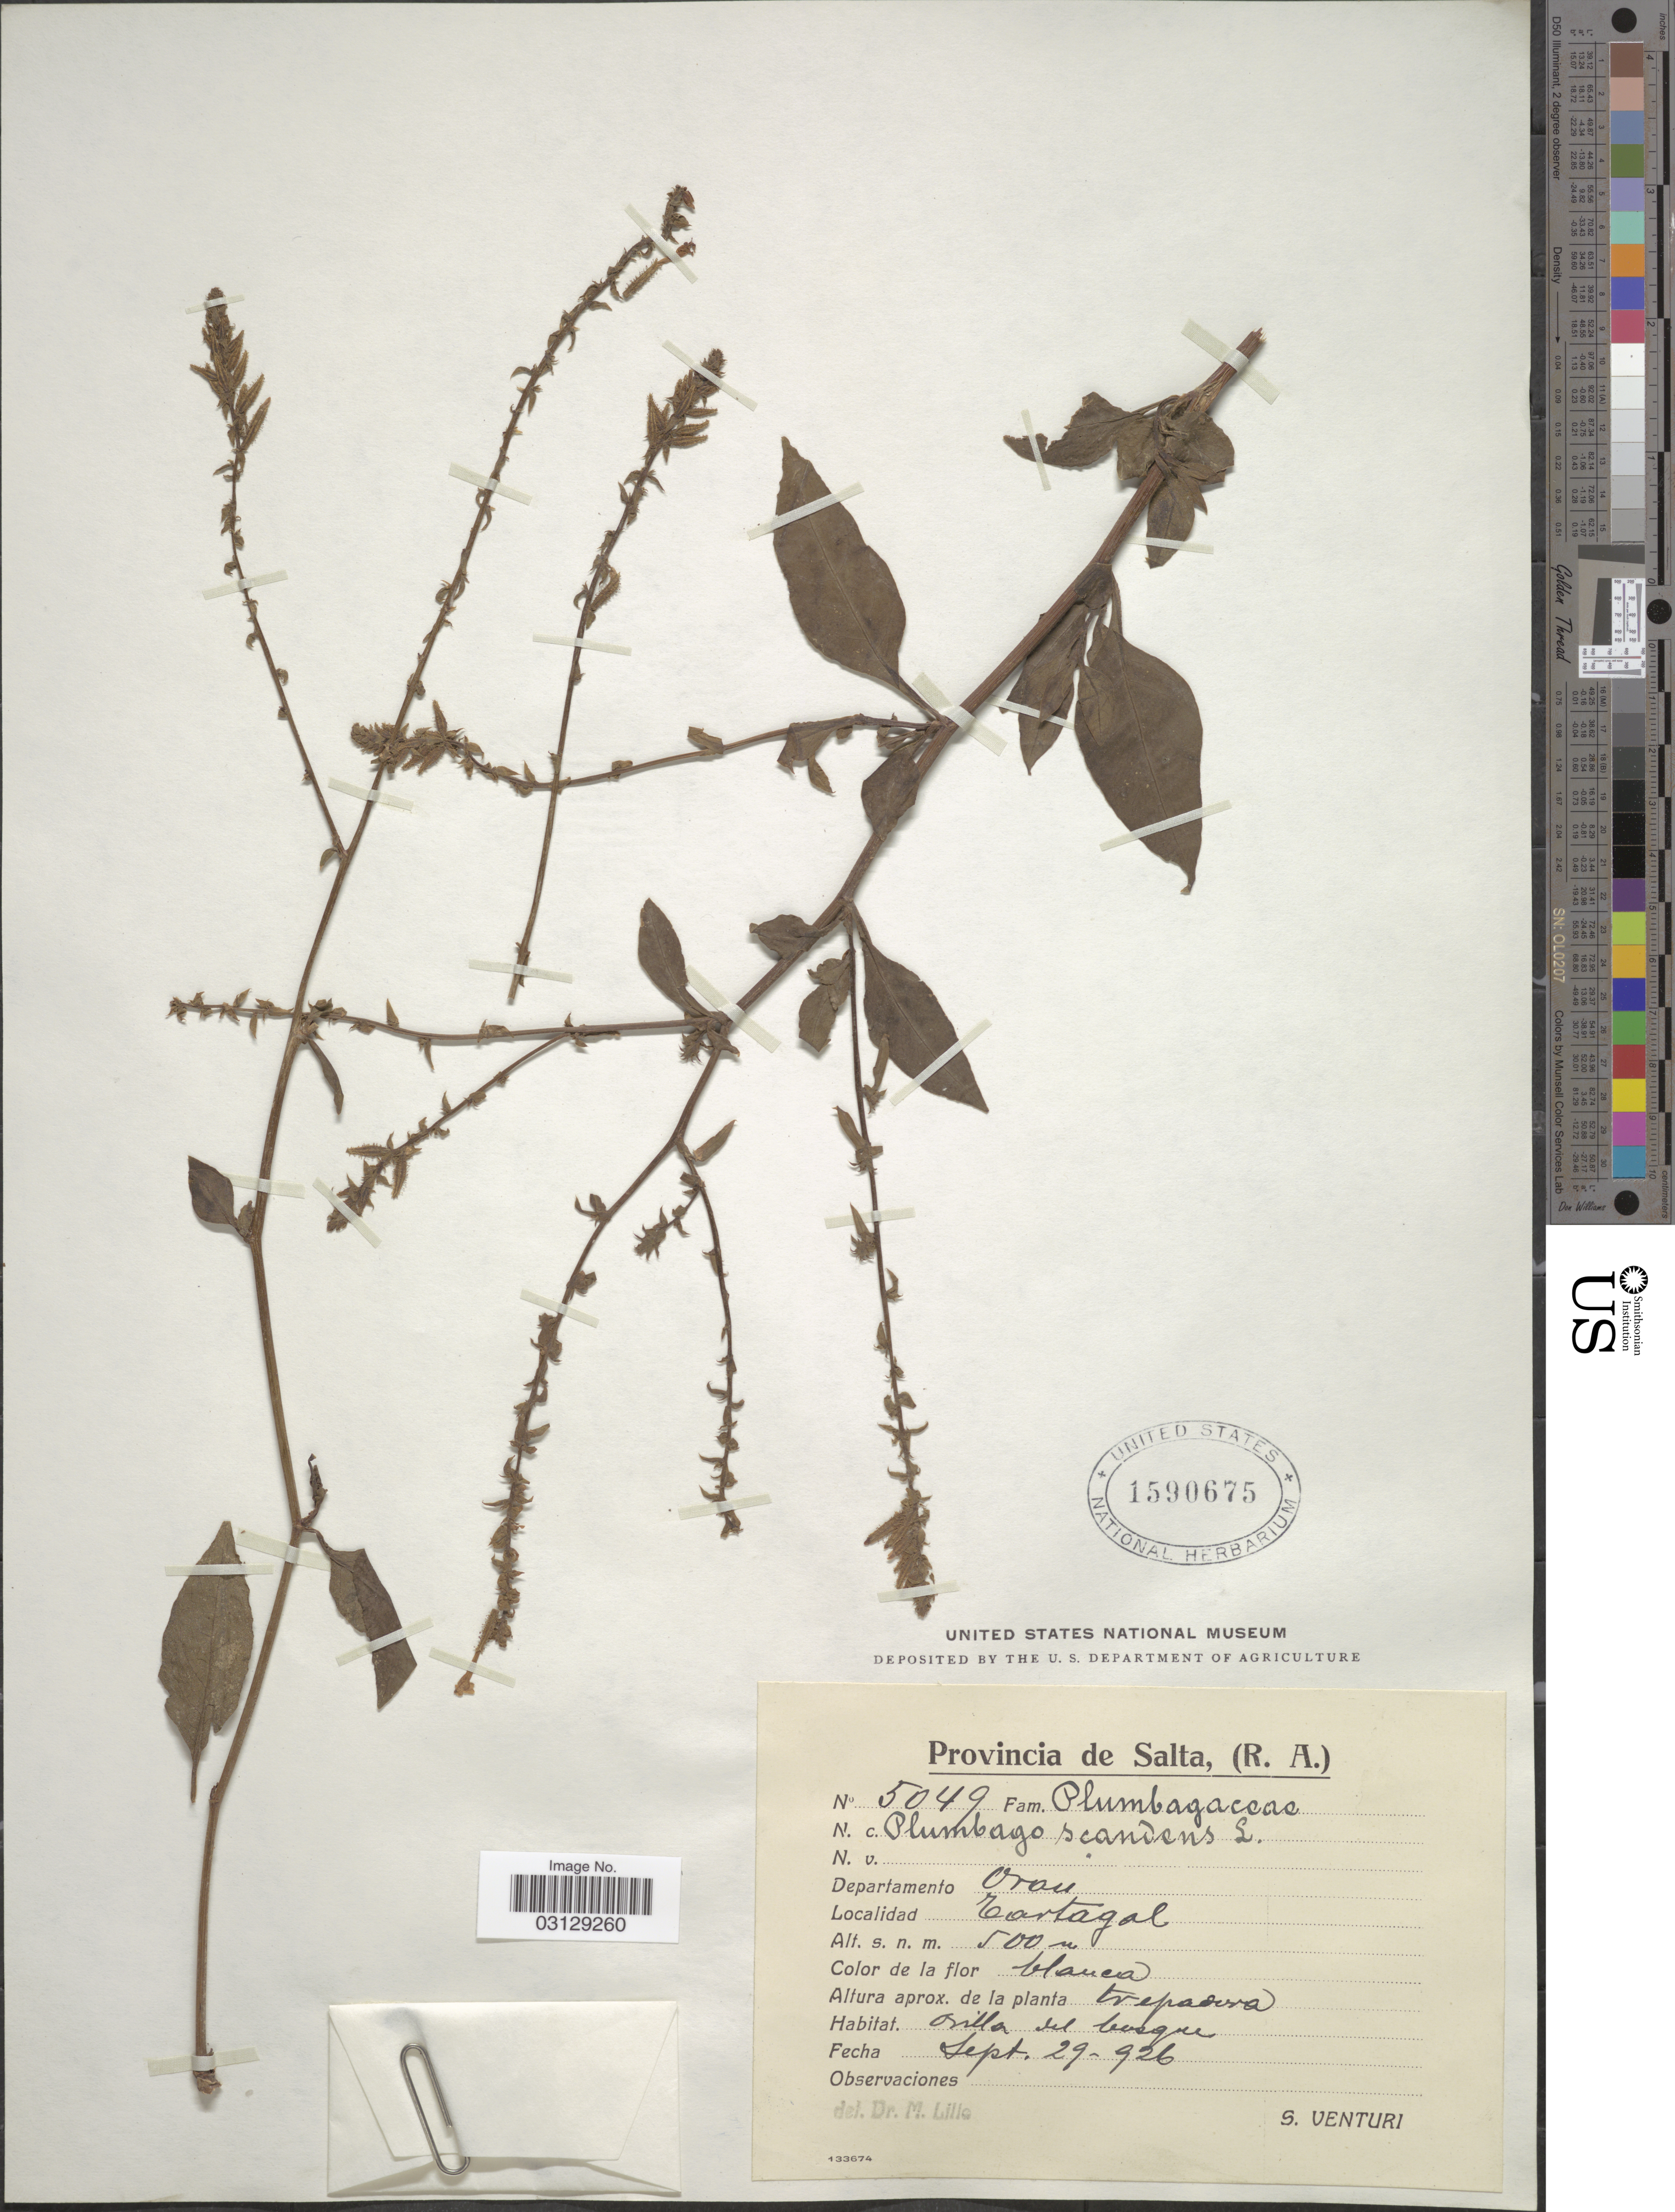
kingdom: Plantae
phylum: Tracheophyta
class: Magnoliopsida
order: Caryophyllales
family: Plumbaginaceae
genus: Plumbago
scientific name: Plumbago scandens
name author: L.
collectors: S. Venturi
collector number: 5049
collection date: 1926-09-29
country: Argentina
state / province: Salta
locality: Departamento Oran. Tartagal.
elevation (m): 500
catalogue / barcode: US 1590675